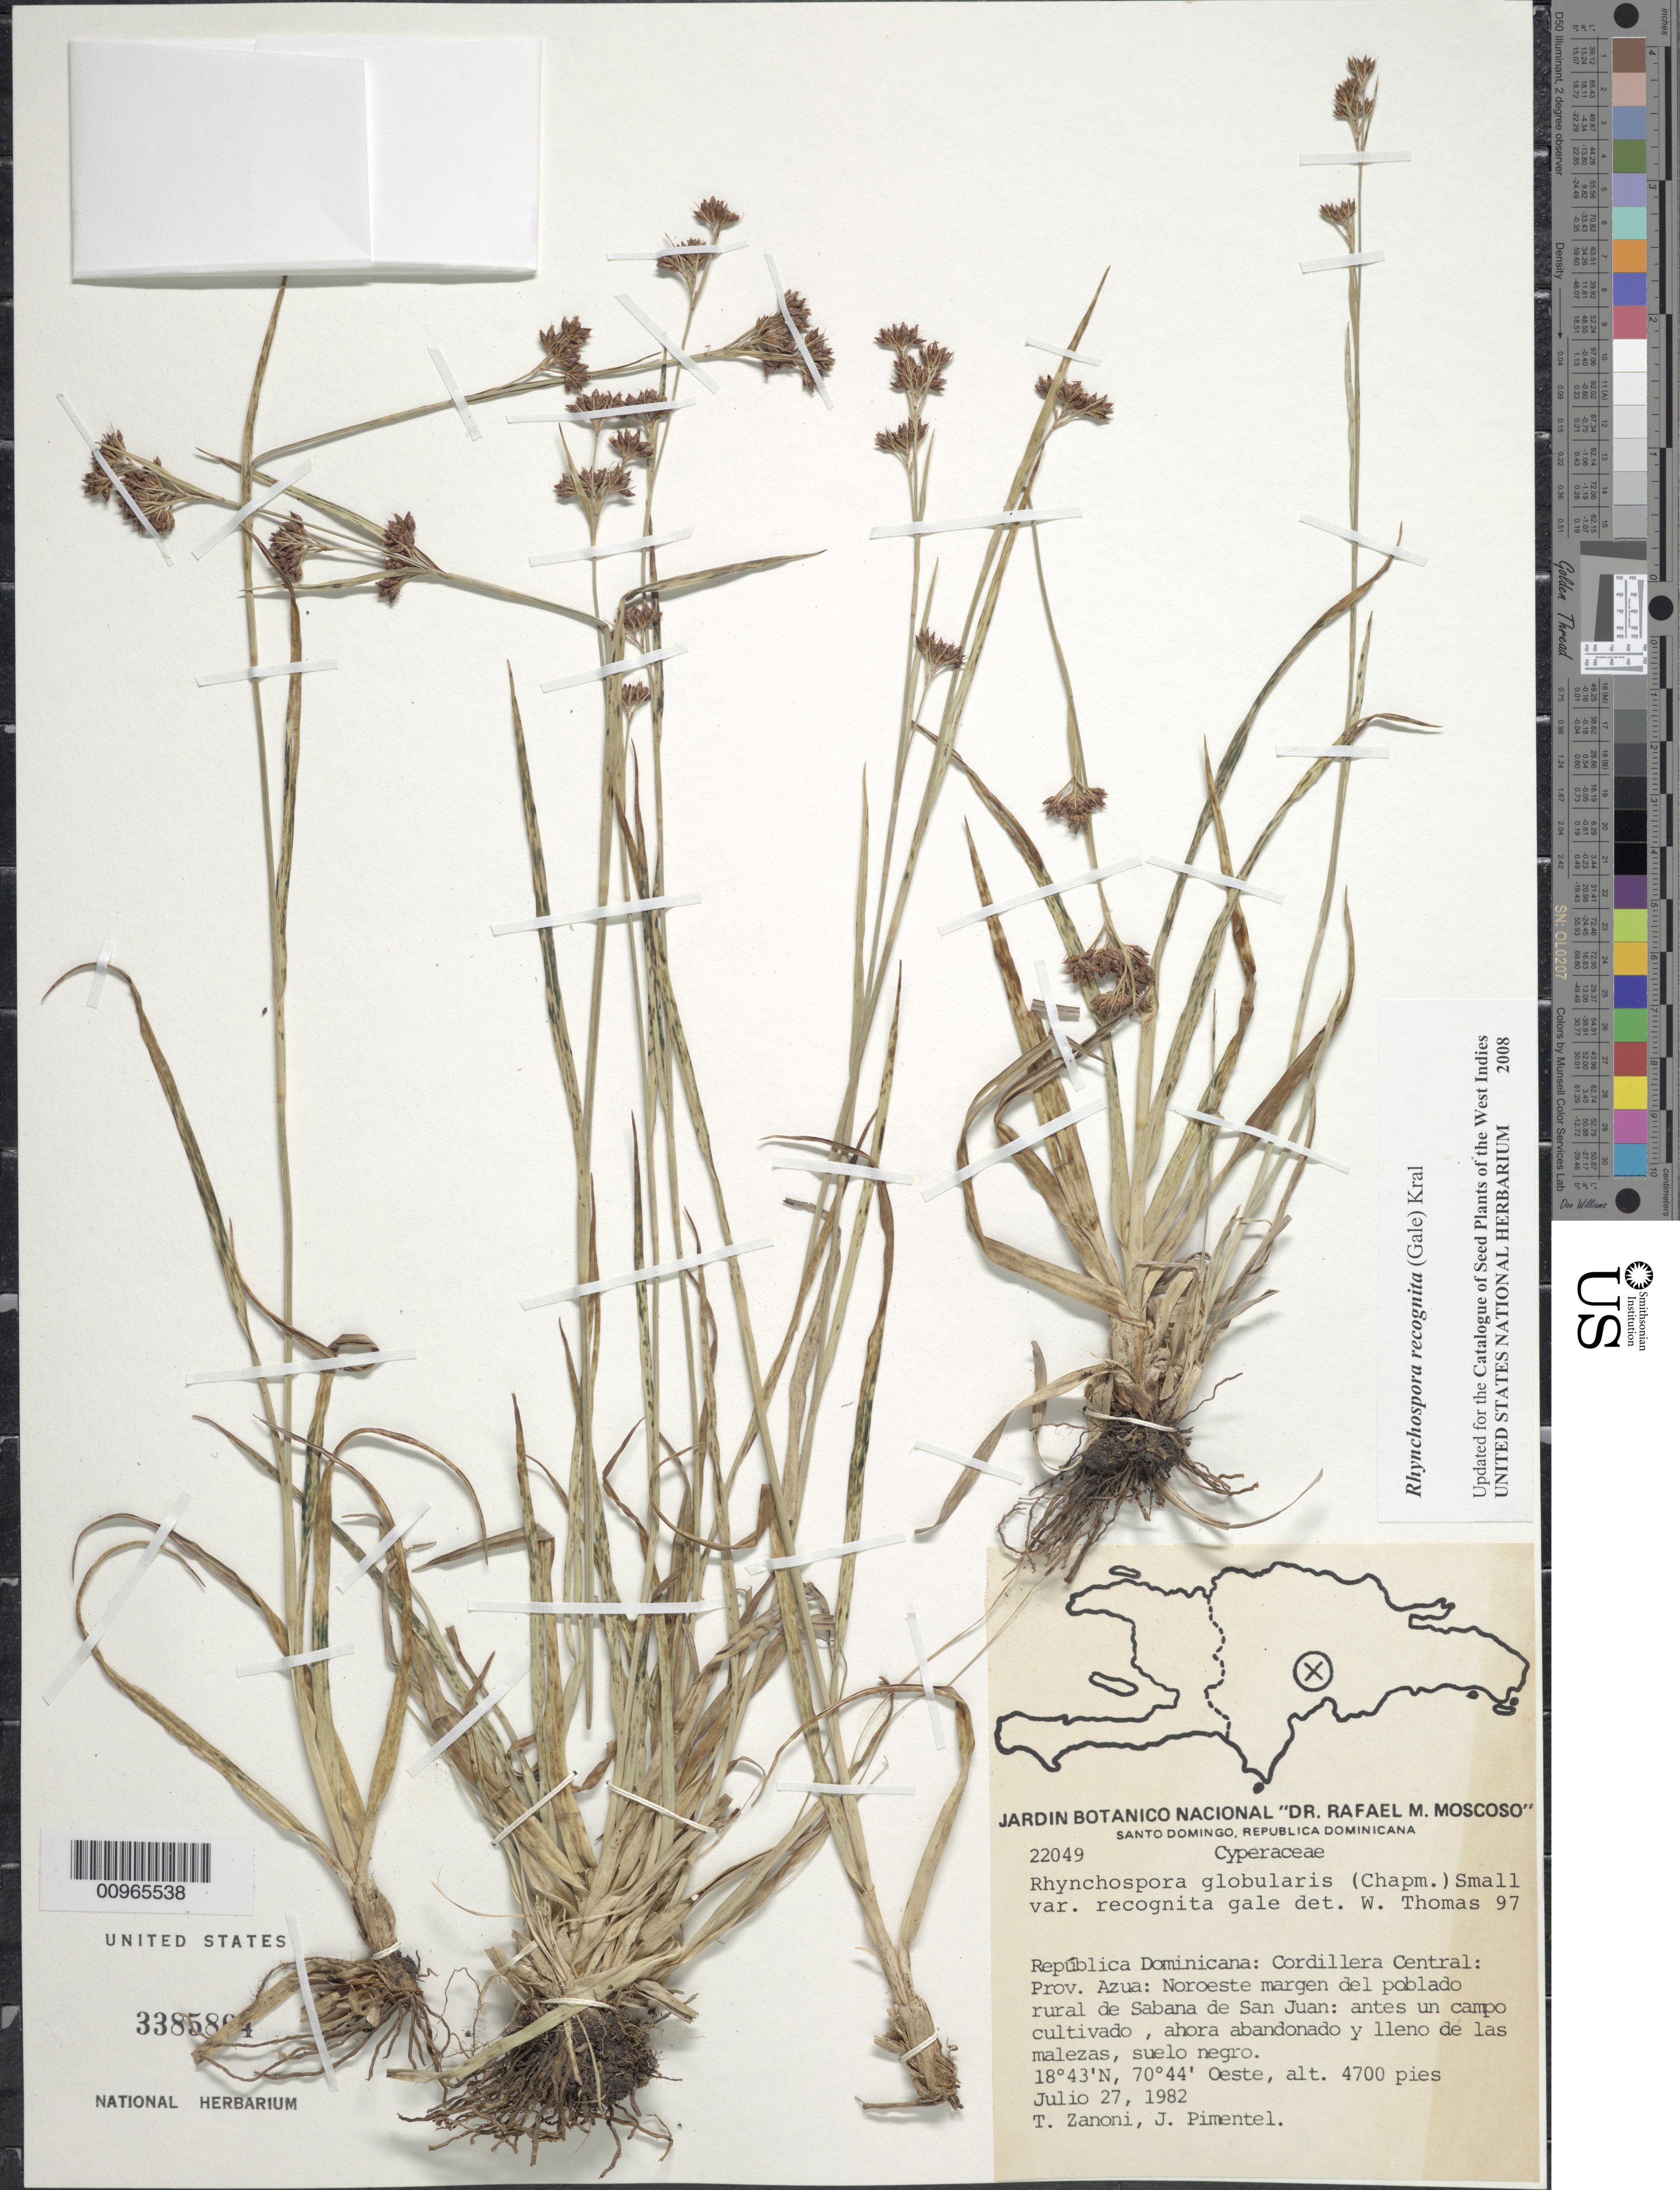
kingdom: Plantae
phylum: Tracheophyta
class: Liliopsida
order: Poales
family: Cyperaceae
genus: Rhynchospora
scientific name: Rhynchospora recognita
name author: (Gale) Kral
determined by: Strong, M. T., (US), Smithsonian Institution - National Museum of Natural History (UNITED STATES)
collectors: T. A. Zanoni & J. Pimentel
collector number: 22049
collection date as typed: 27 Jul 1982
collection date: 1982-07-27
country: Dominican Republic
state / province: Azua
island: Hispaniola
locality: Cordillera Central, noroeste margen del poblado rural de Sabana de San Juan, antes un campo cultivado, ahora abandonado y lleno de las malezas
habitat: Suelo negro antes campo cultivado y lleno de las malezas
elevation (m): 1433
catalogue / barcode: US 3385864